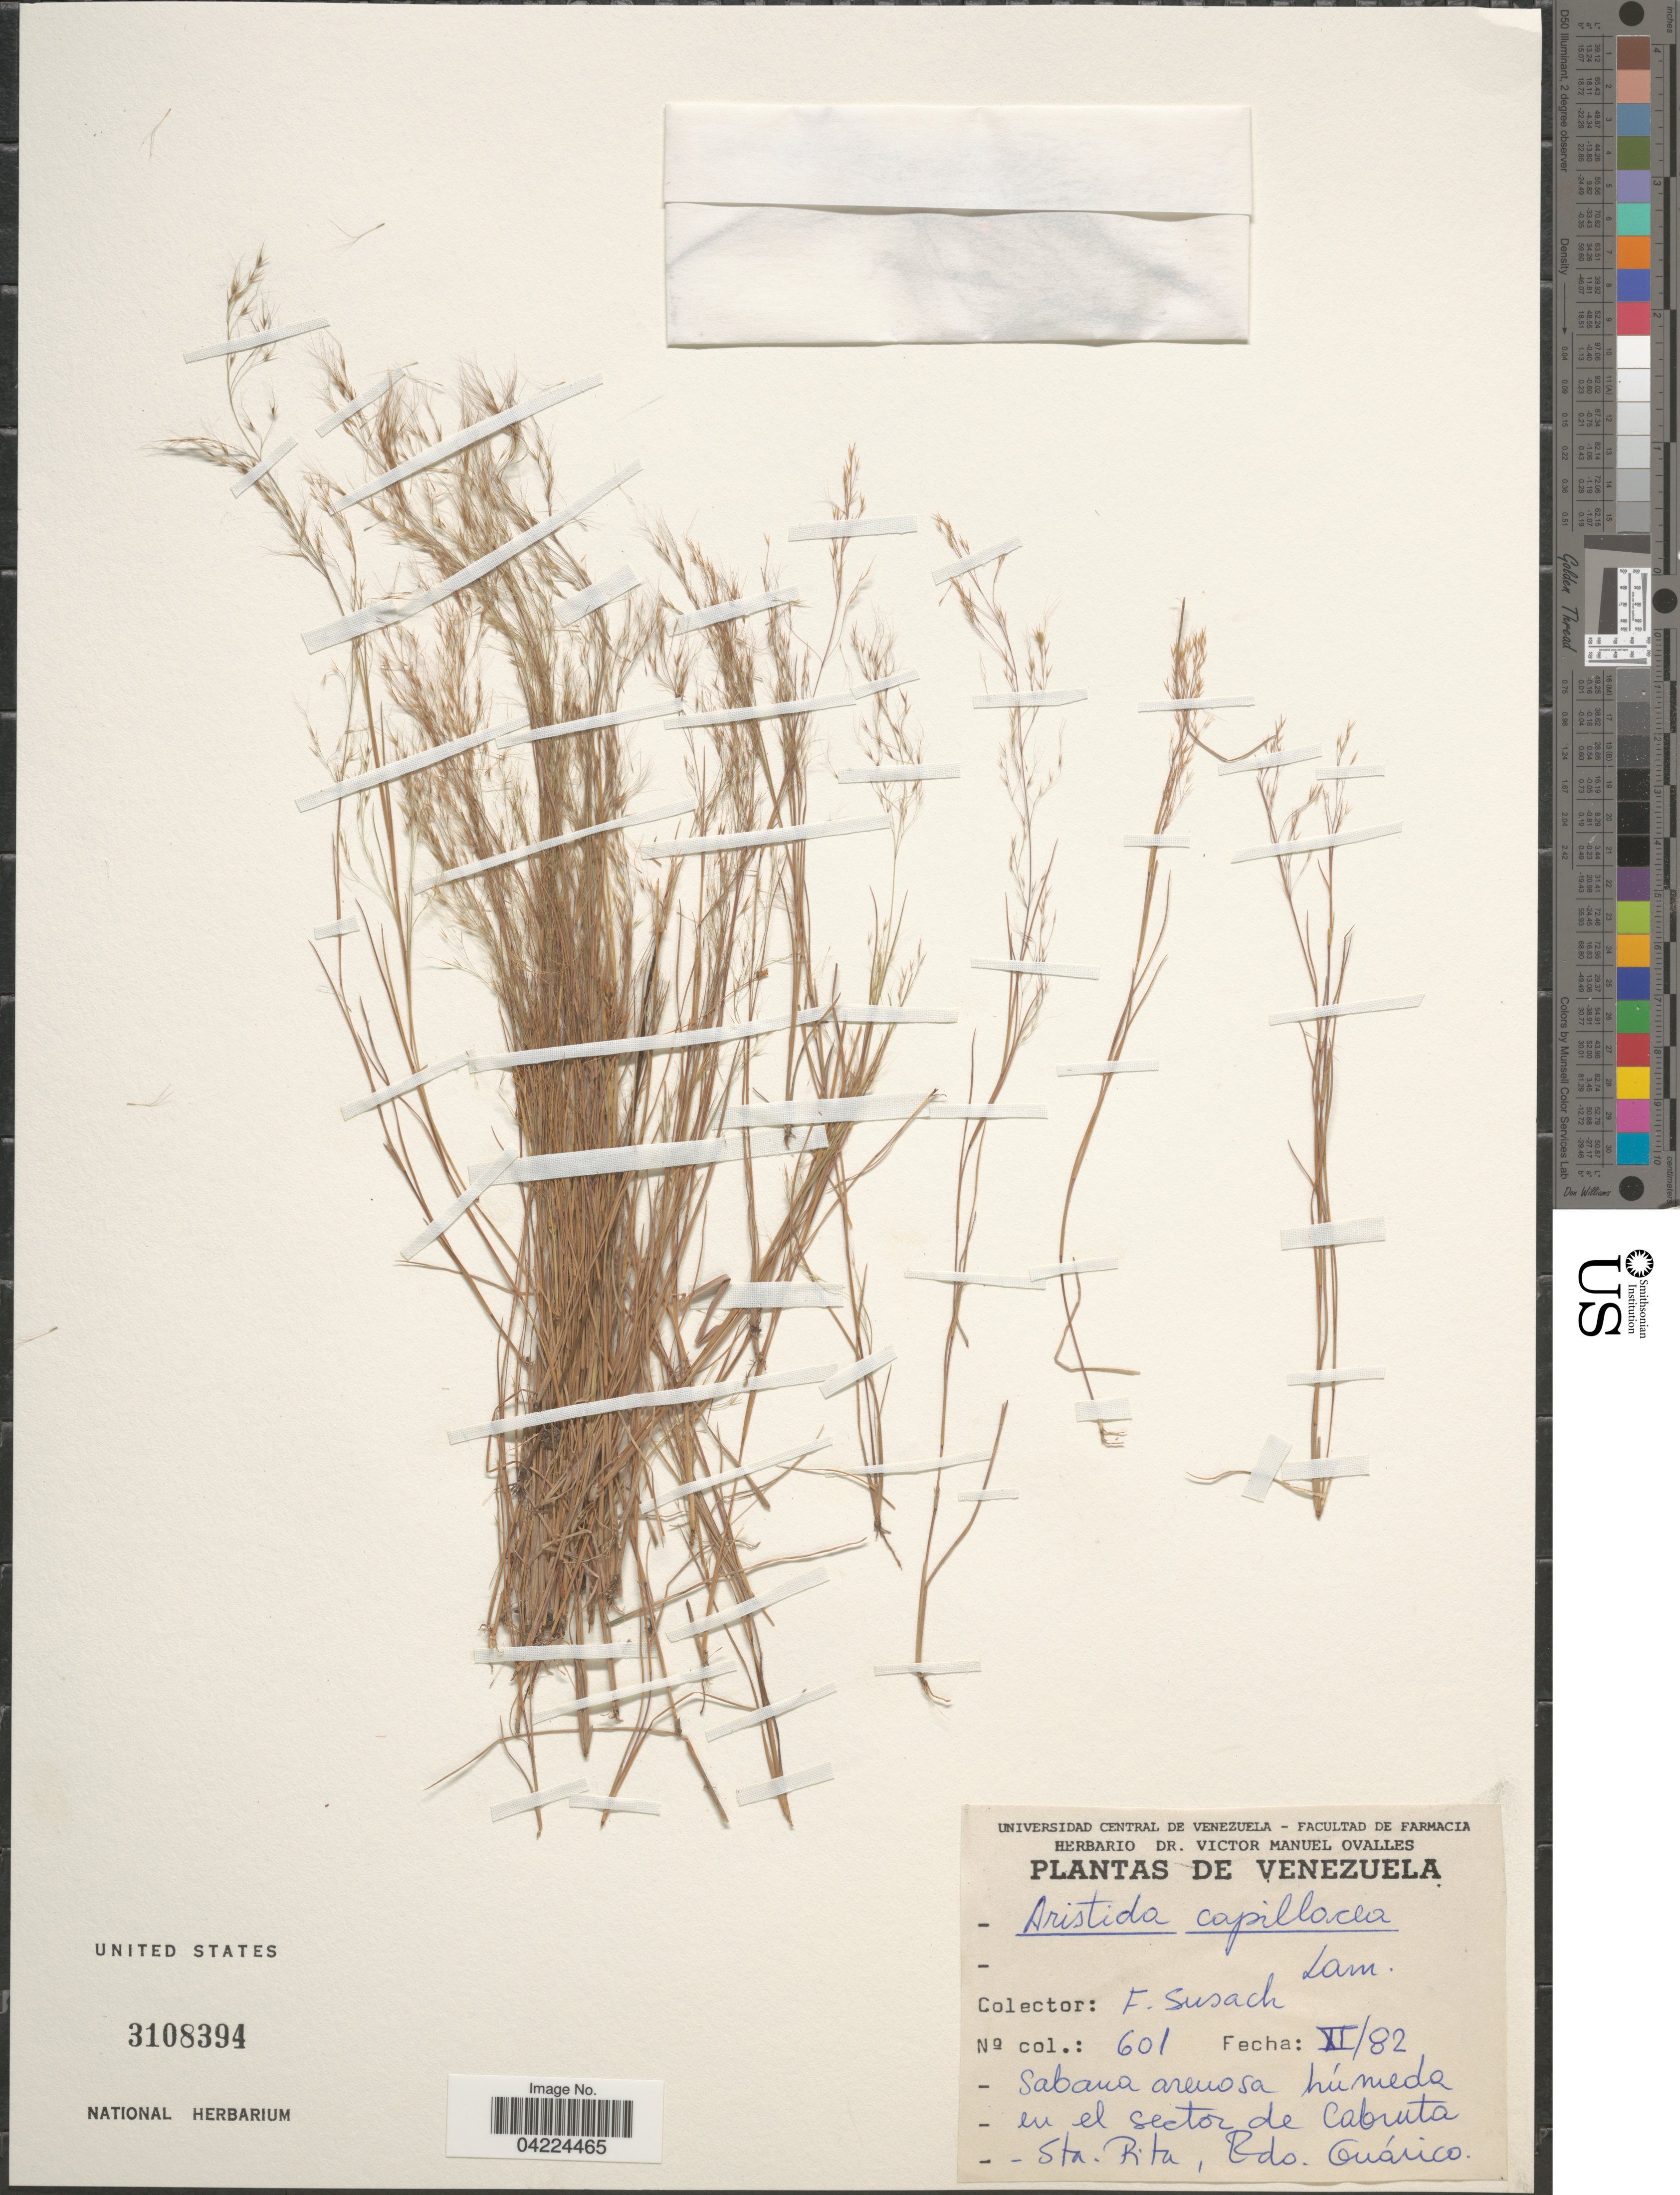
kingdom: Plantae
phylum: Tracheophyta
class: Liliopsida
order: Poales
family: Poaceae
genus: Aristida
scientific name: Aristida capillacea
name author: Lam.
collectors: F. Susach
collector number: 601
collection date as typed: Transcribed d/m/y: /11/82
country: Venezuela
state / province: Guarico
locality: En el Sector de Cabruta. Sta. Rita.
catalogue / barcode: US 3108394